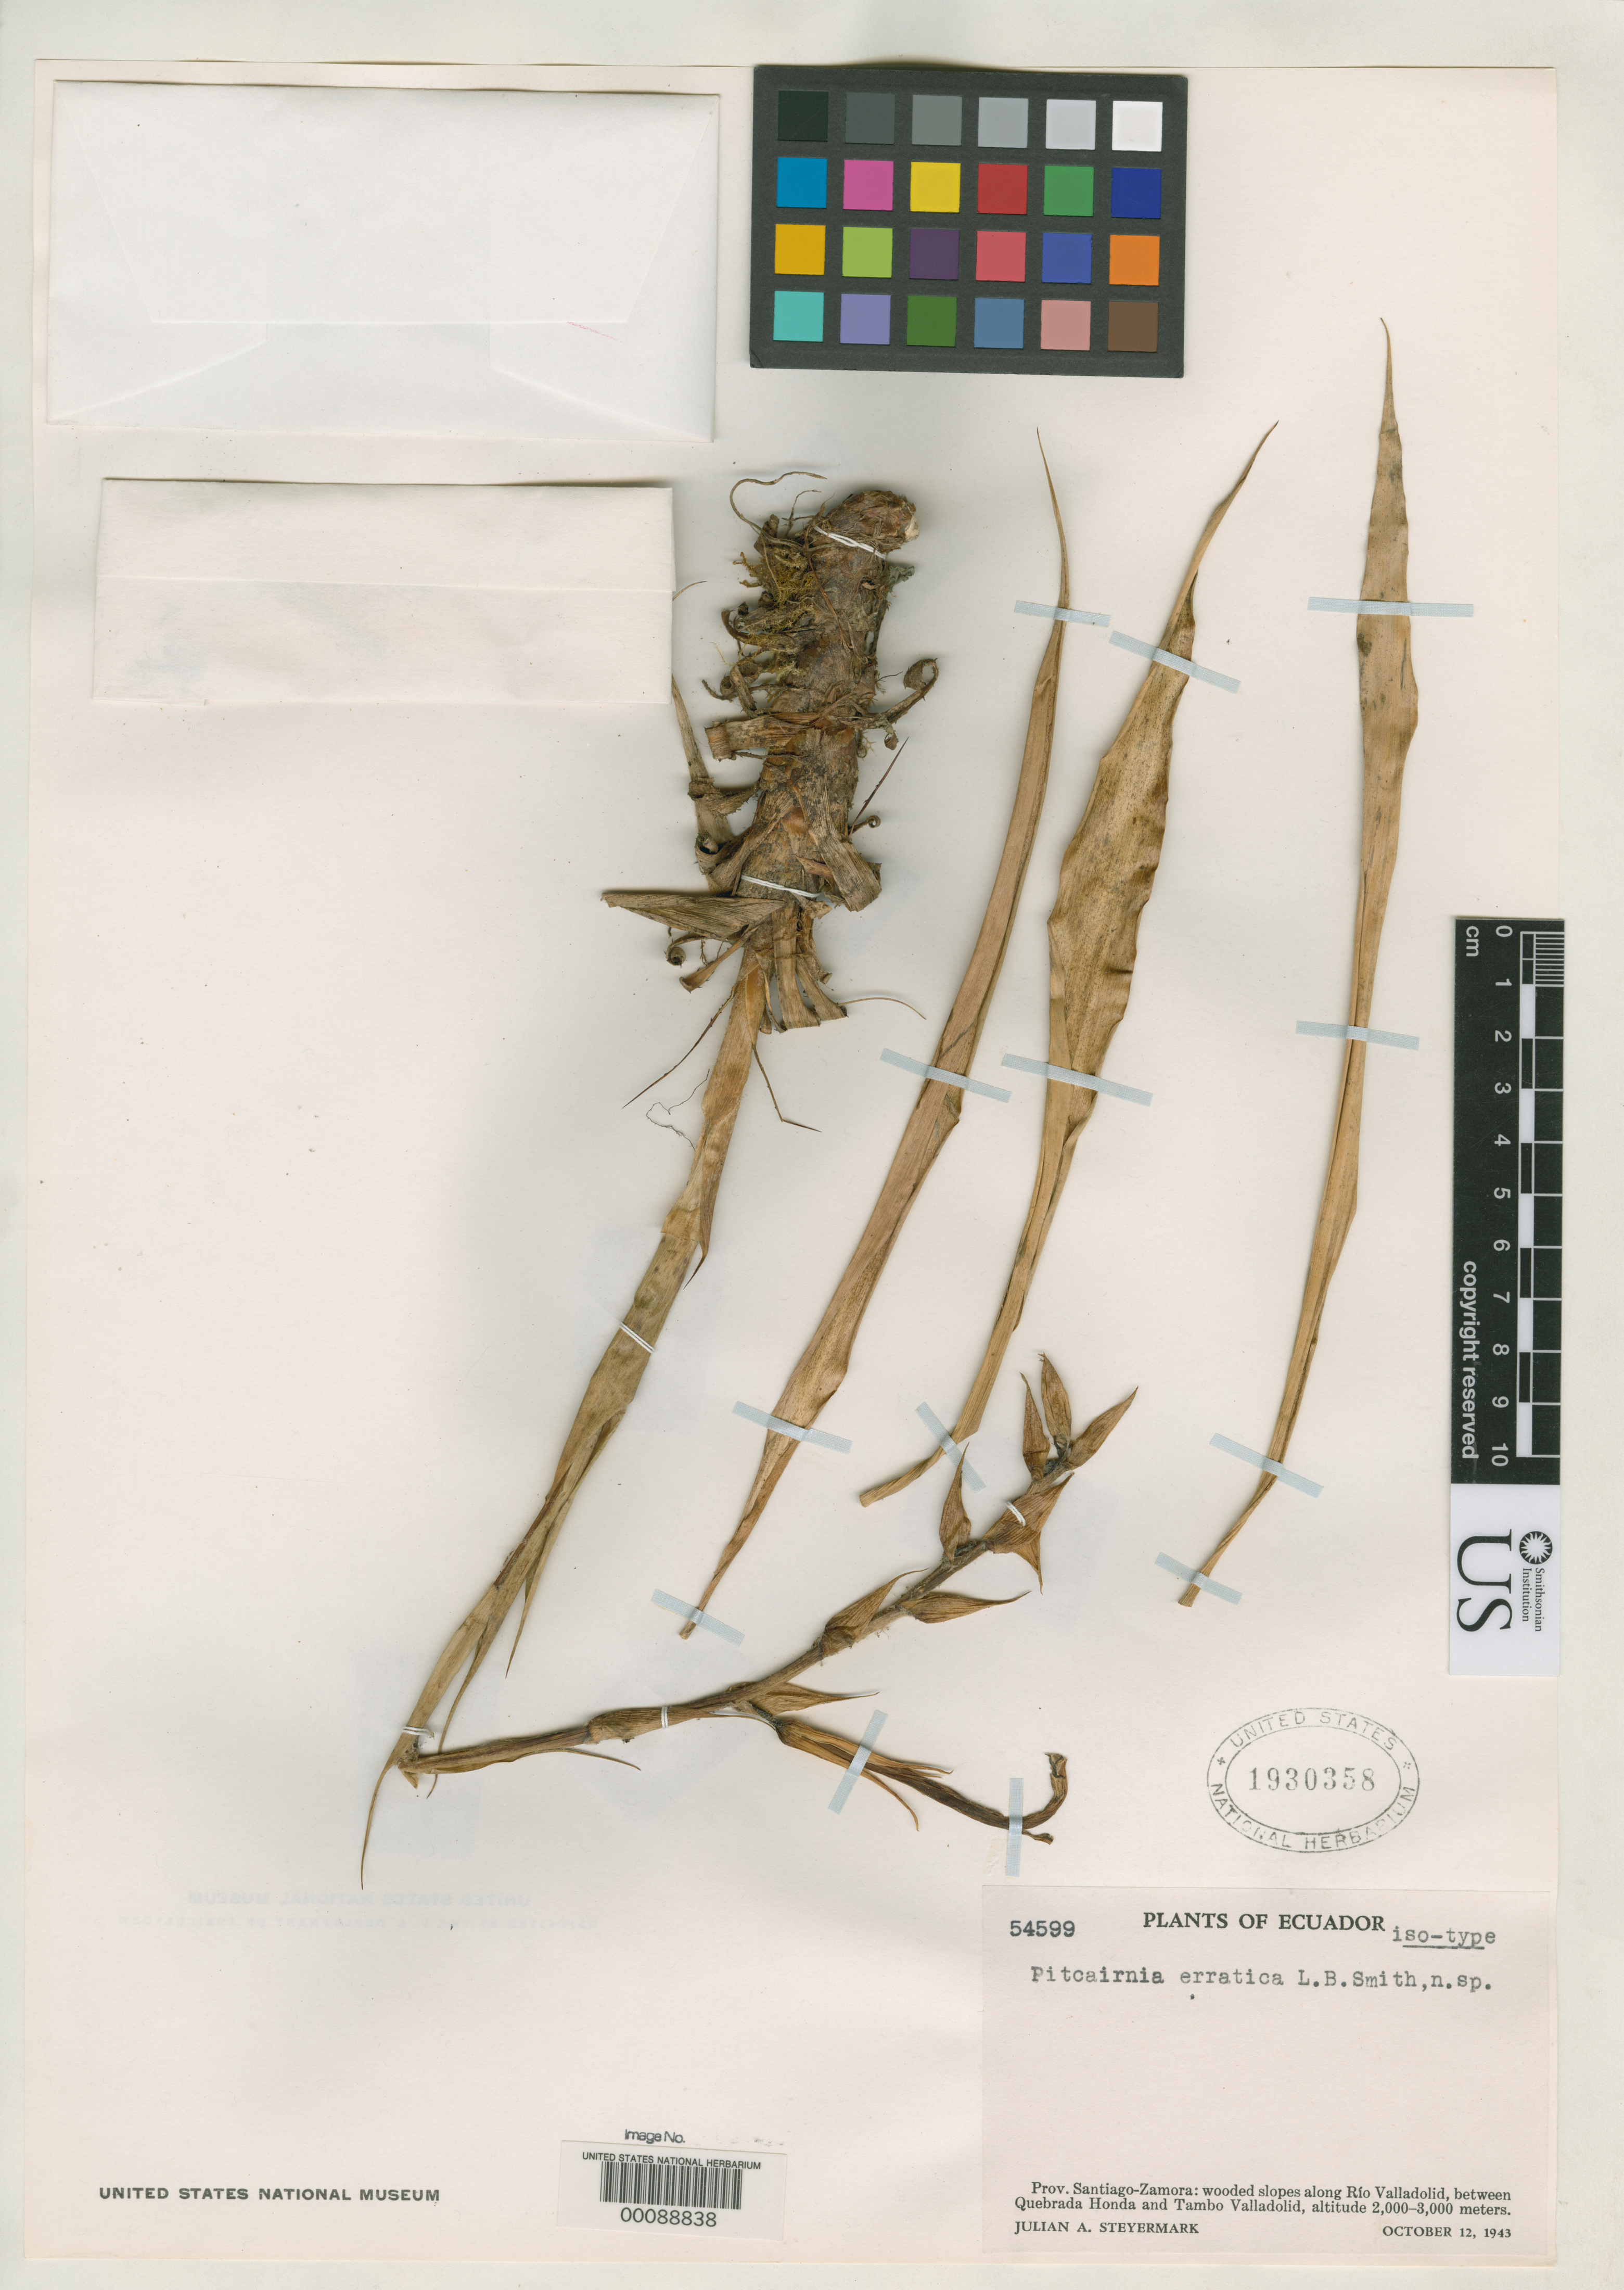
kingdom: Plantae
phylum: Tracheophyta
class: Liliopsida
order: Poales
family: Bromeliaceae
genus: Pitcairnia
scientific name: Pitcairnia erratica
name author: L.B. Sm.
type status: Isotype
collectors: J. Steyermark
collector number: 54599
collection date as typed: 12 Oct 1943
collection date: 1943-10-12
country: Ecuador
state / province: Morona-Santiago / Zamora-Chinchipe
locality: Rio ValLadolid, between Quebrada Honda and Tambo ValLadolid .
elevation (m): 2000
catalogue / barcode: US 1930358